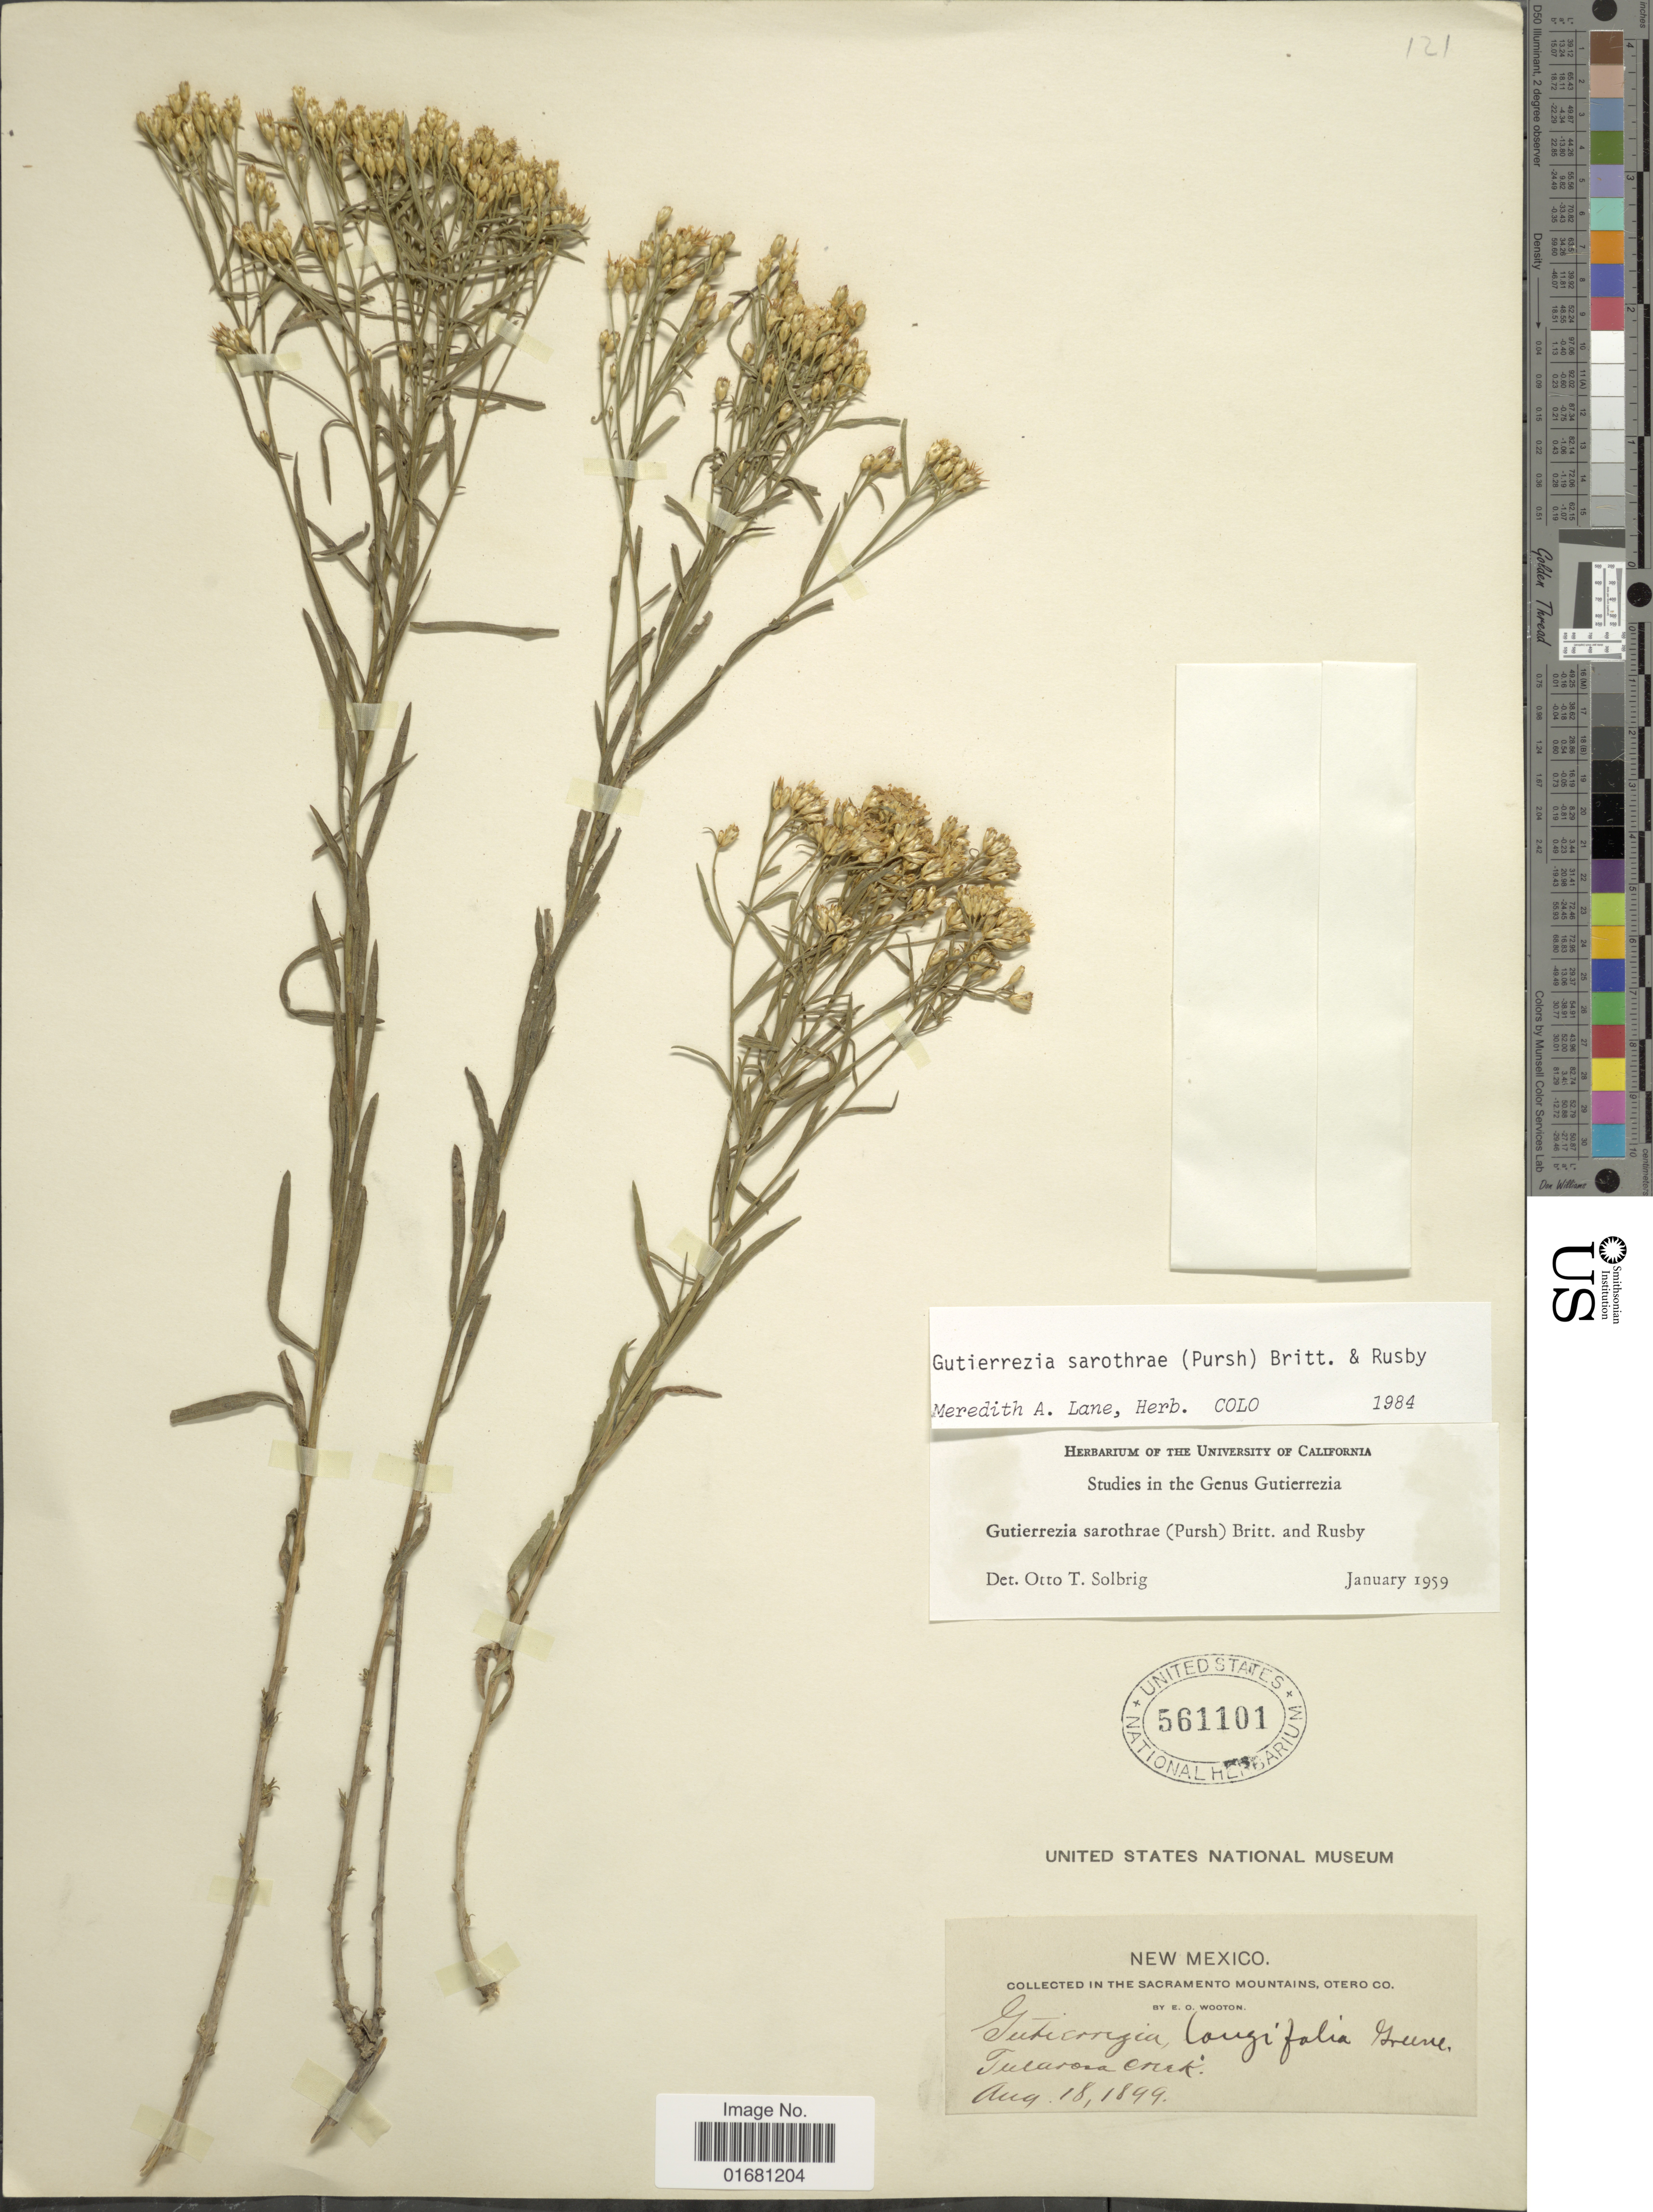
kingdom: Plantae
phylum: Tracheophyta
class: Magnoliopsida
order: Asterales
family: Asteraceae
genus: Gutierrezia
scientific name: Gutierrezia sarothrae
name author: (Pursh) Britton & Rusby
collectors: E. O. Wooton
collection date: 1899-08-18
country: United States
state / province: New Mexico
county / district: Otero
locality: In the Sacramento Mountains,Tularosa Creek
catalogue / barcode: US 561101